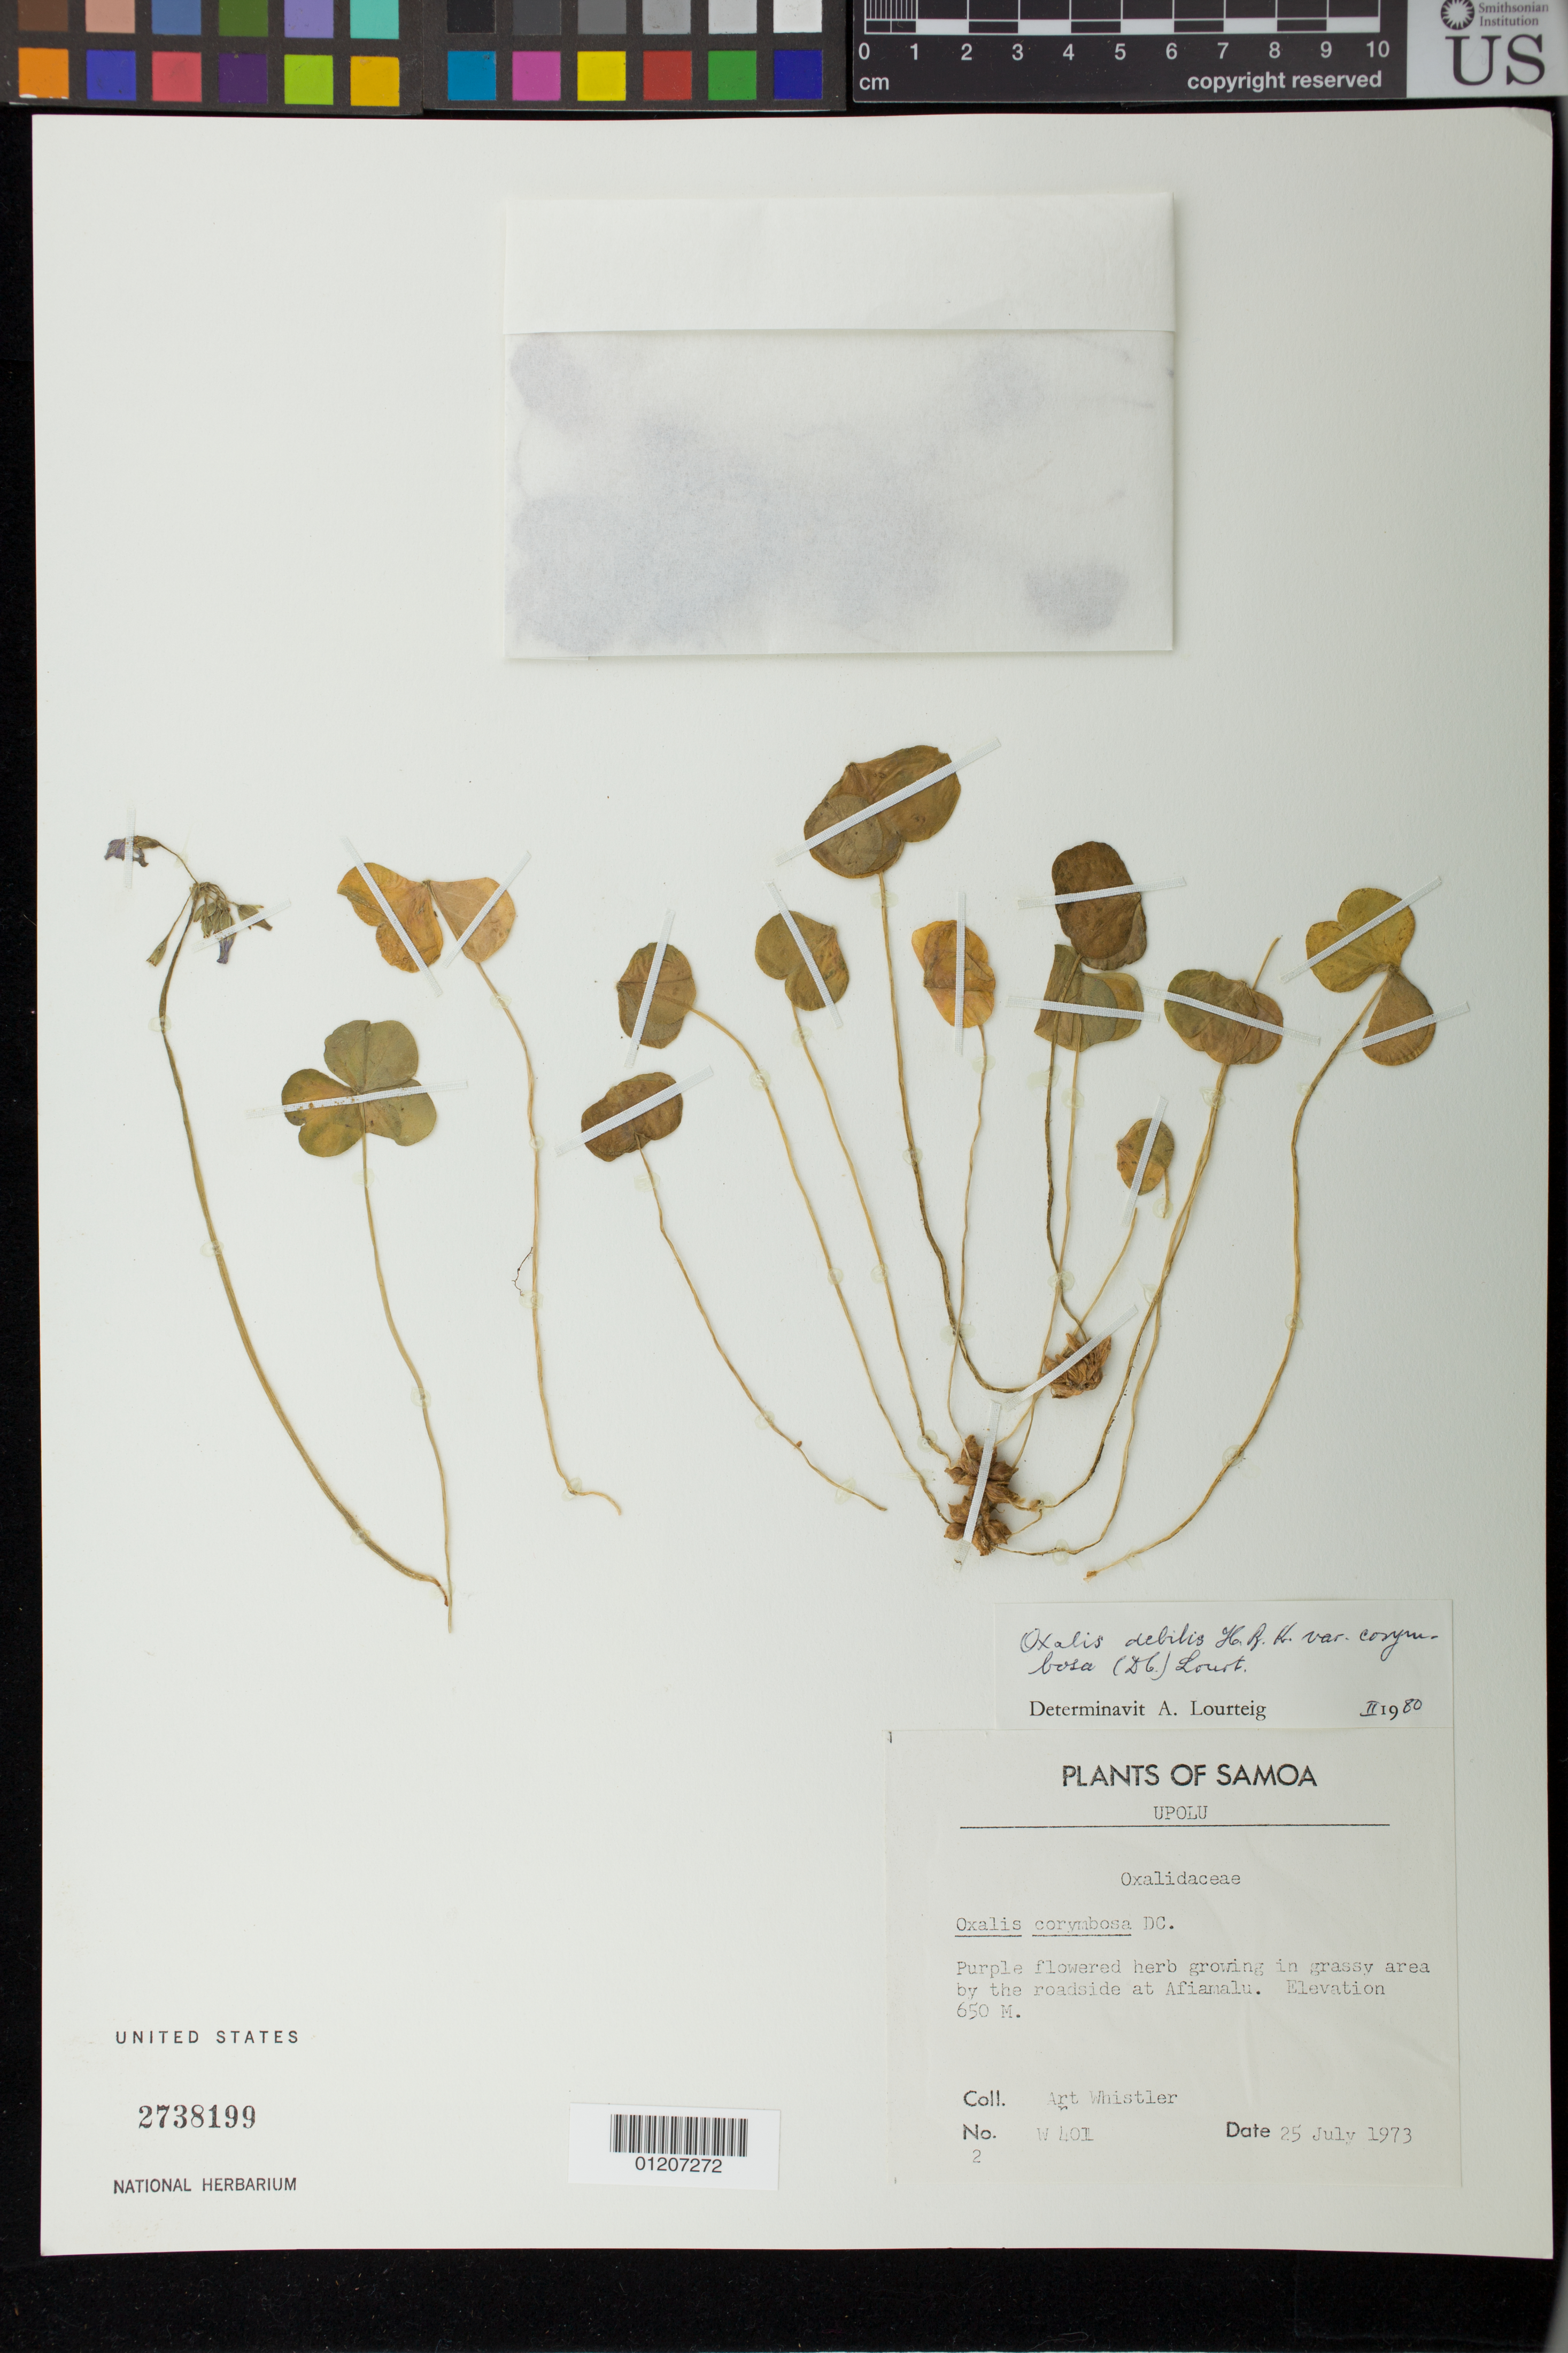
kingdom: Plantae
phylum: Tracheophyta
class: Magnoliopsida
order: Oxalidales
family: Oxalidaceae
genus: Oxalis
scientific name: Oxalis debilis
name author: Kunth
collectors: A. Whistler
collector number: W 401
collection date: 1973-07-25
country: Samoa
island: Savai'i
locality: at Afiamalu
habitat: in grassy area by the roadside.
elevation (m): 650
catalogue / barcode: US 2738199